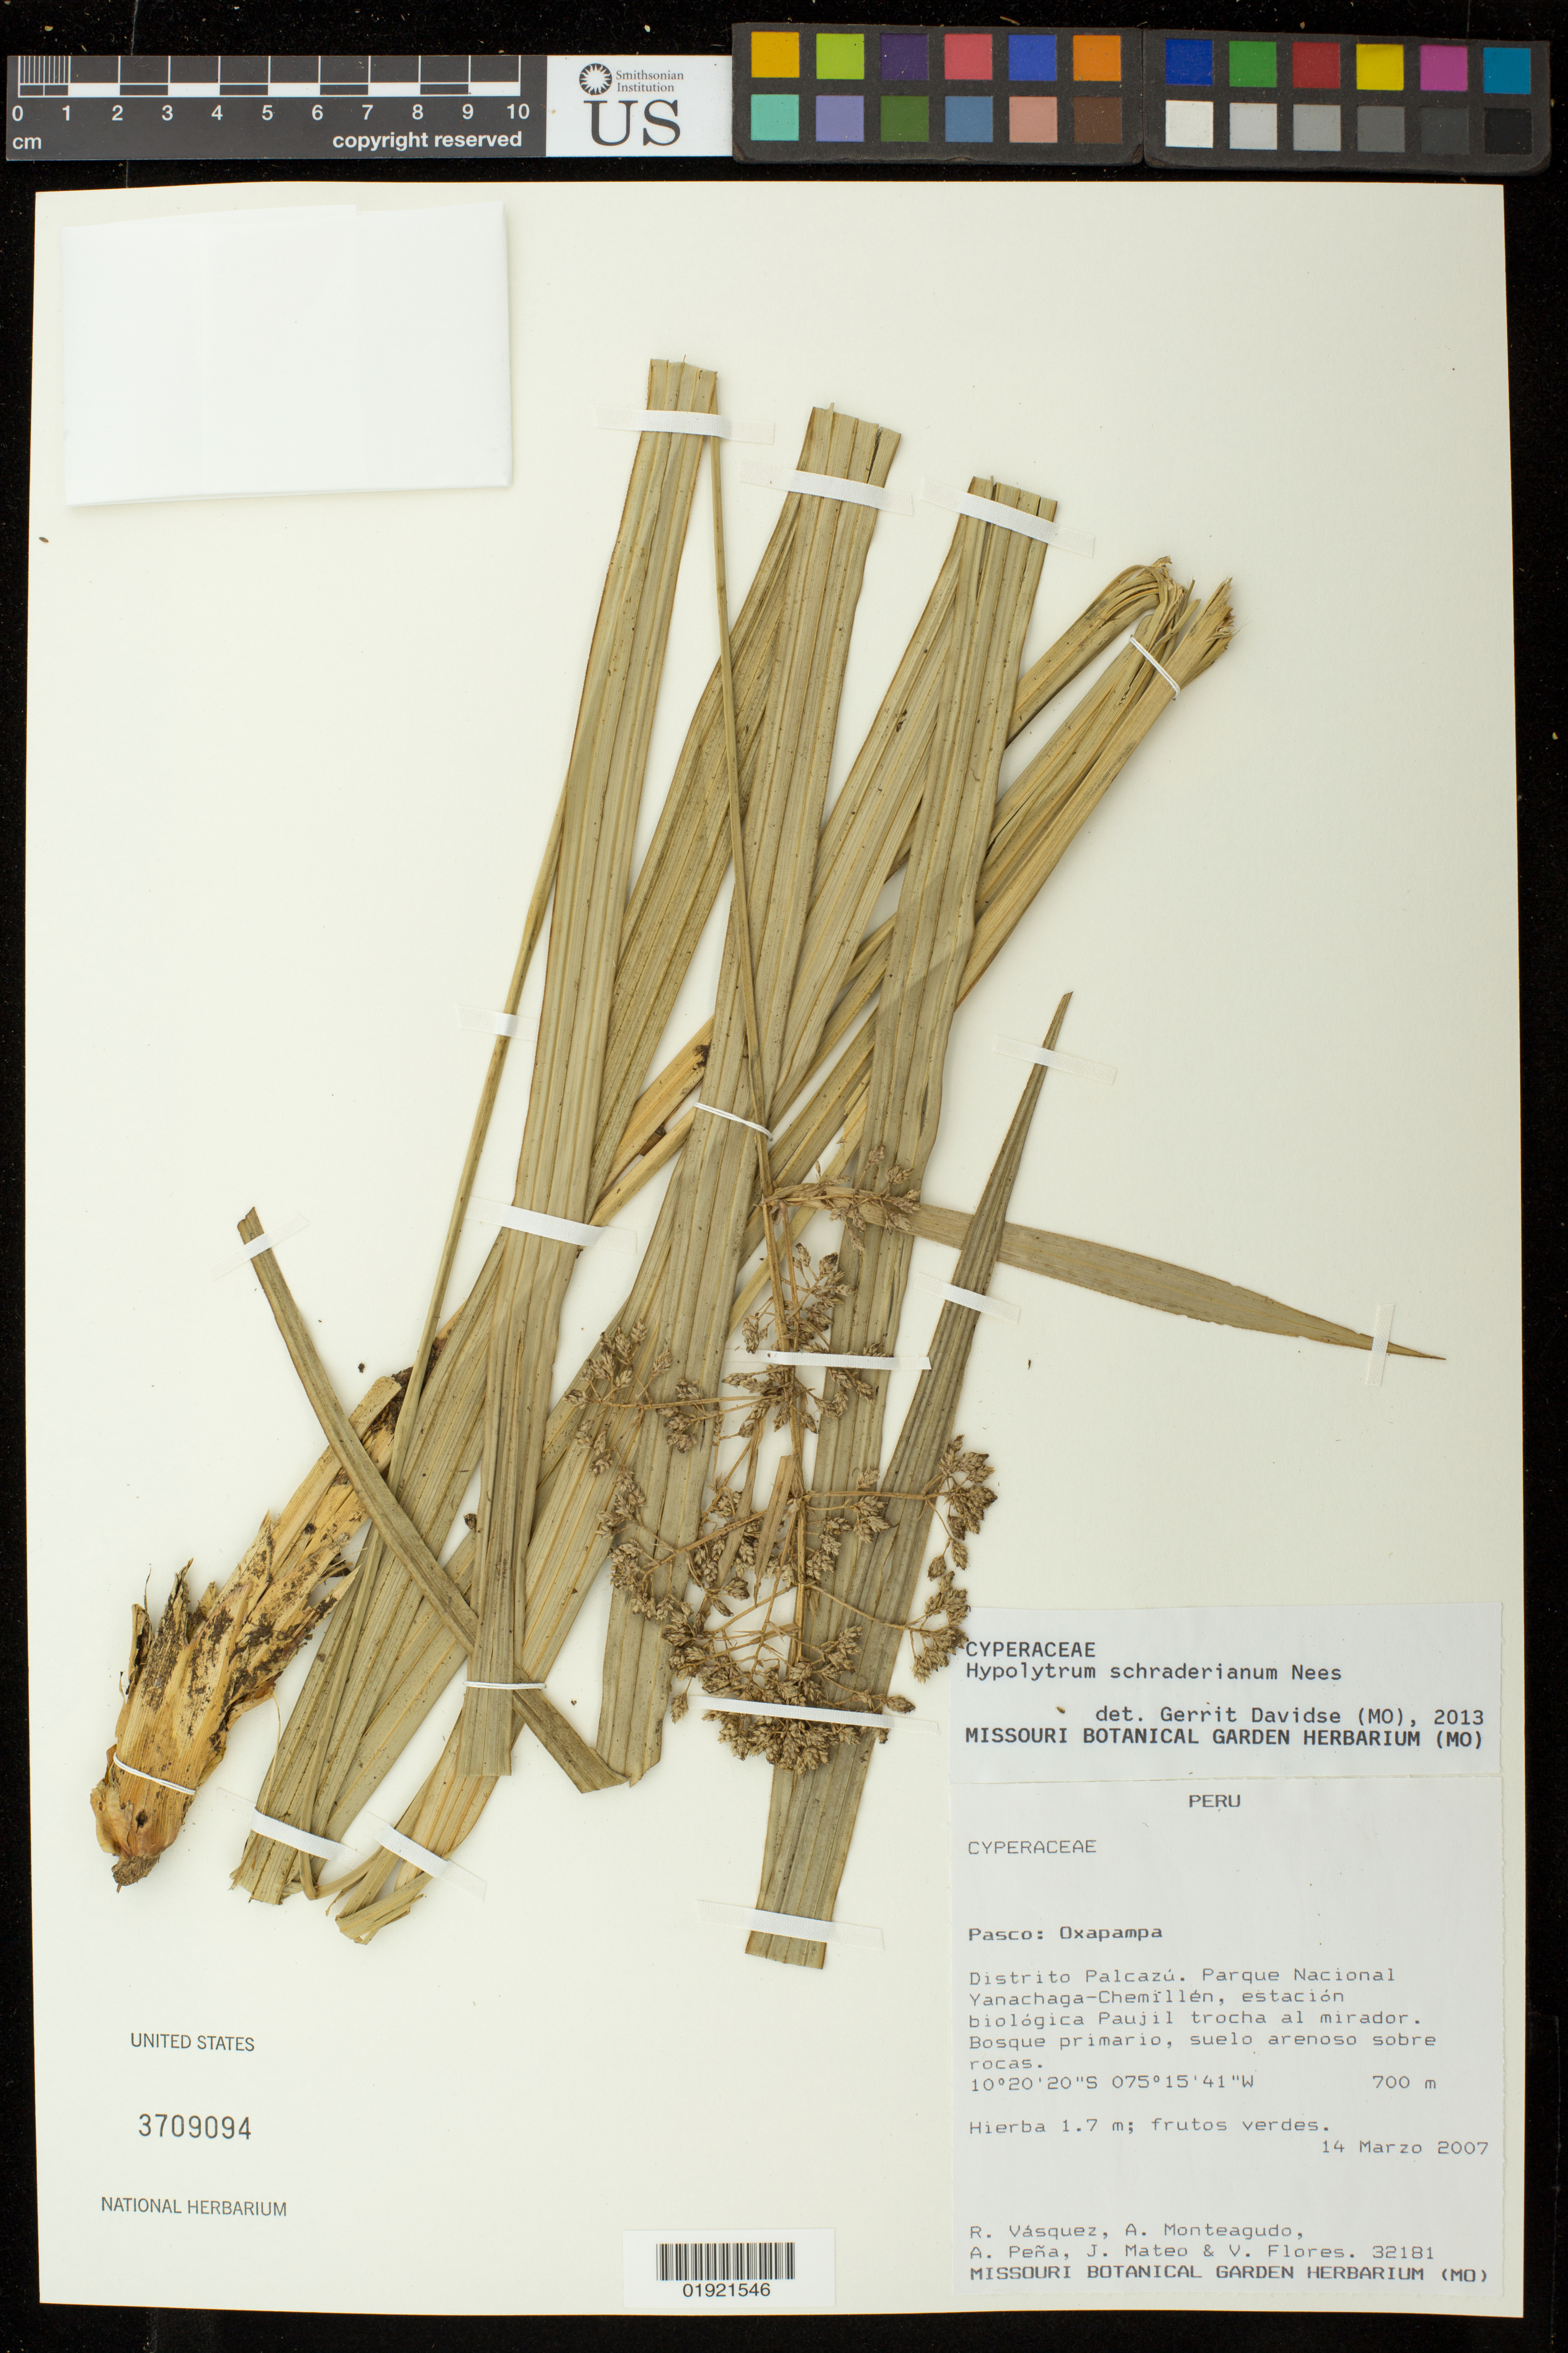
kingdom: Plantae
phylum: Tracheophyta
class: Liliopsida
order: Poales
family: Cyperaceae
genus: Hypolytrum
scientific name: Hypolytrum schraderianum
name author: Nees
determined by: Davidse, Gerrit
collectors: R. Vásquez, A. Monteagudo, A. Peña, J. Mateo & V. Flores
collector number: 32181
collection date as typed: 14 Marzo 2007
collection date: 2007-03-14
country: Peru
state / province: Pasco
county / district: Oxapampa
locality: Distrito Palcazu. Parque Nacional Yanachaga-Chemillen, estacion biologica Paujil trocha al mirador.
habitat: Bosque primario, suelo arenoso sobre rocas.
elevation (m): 700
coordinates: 10 20 20 S, 75 15 41 W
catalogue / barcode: US 3709094